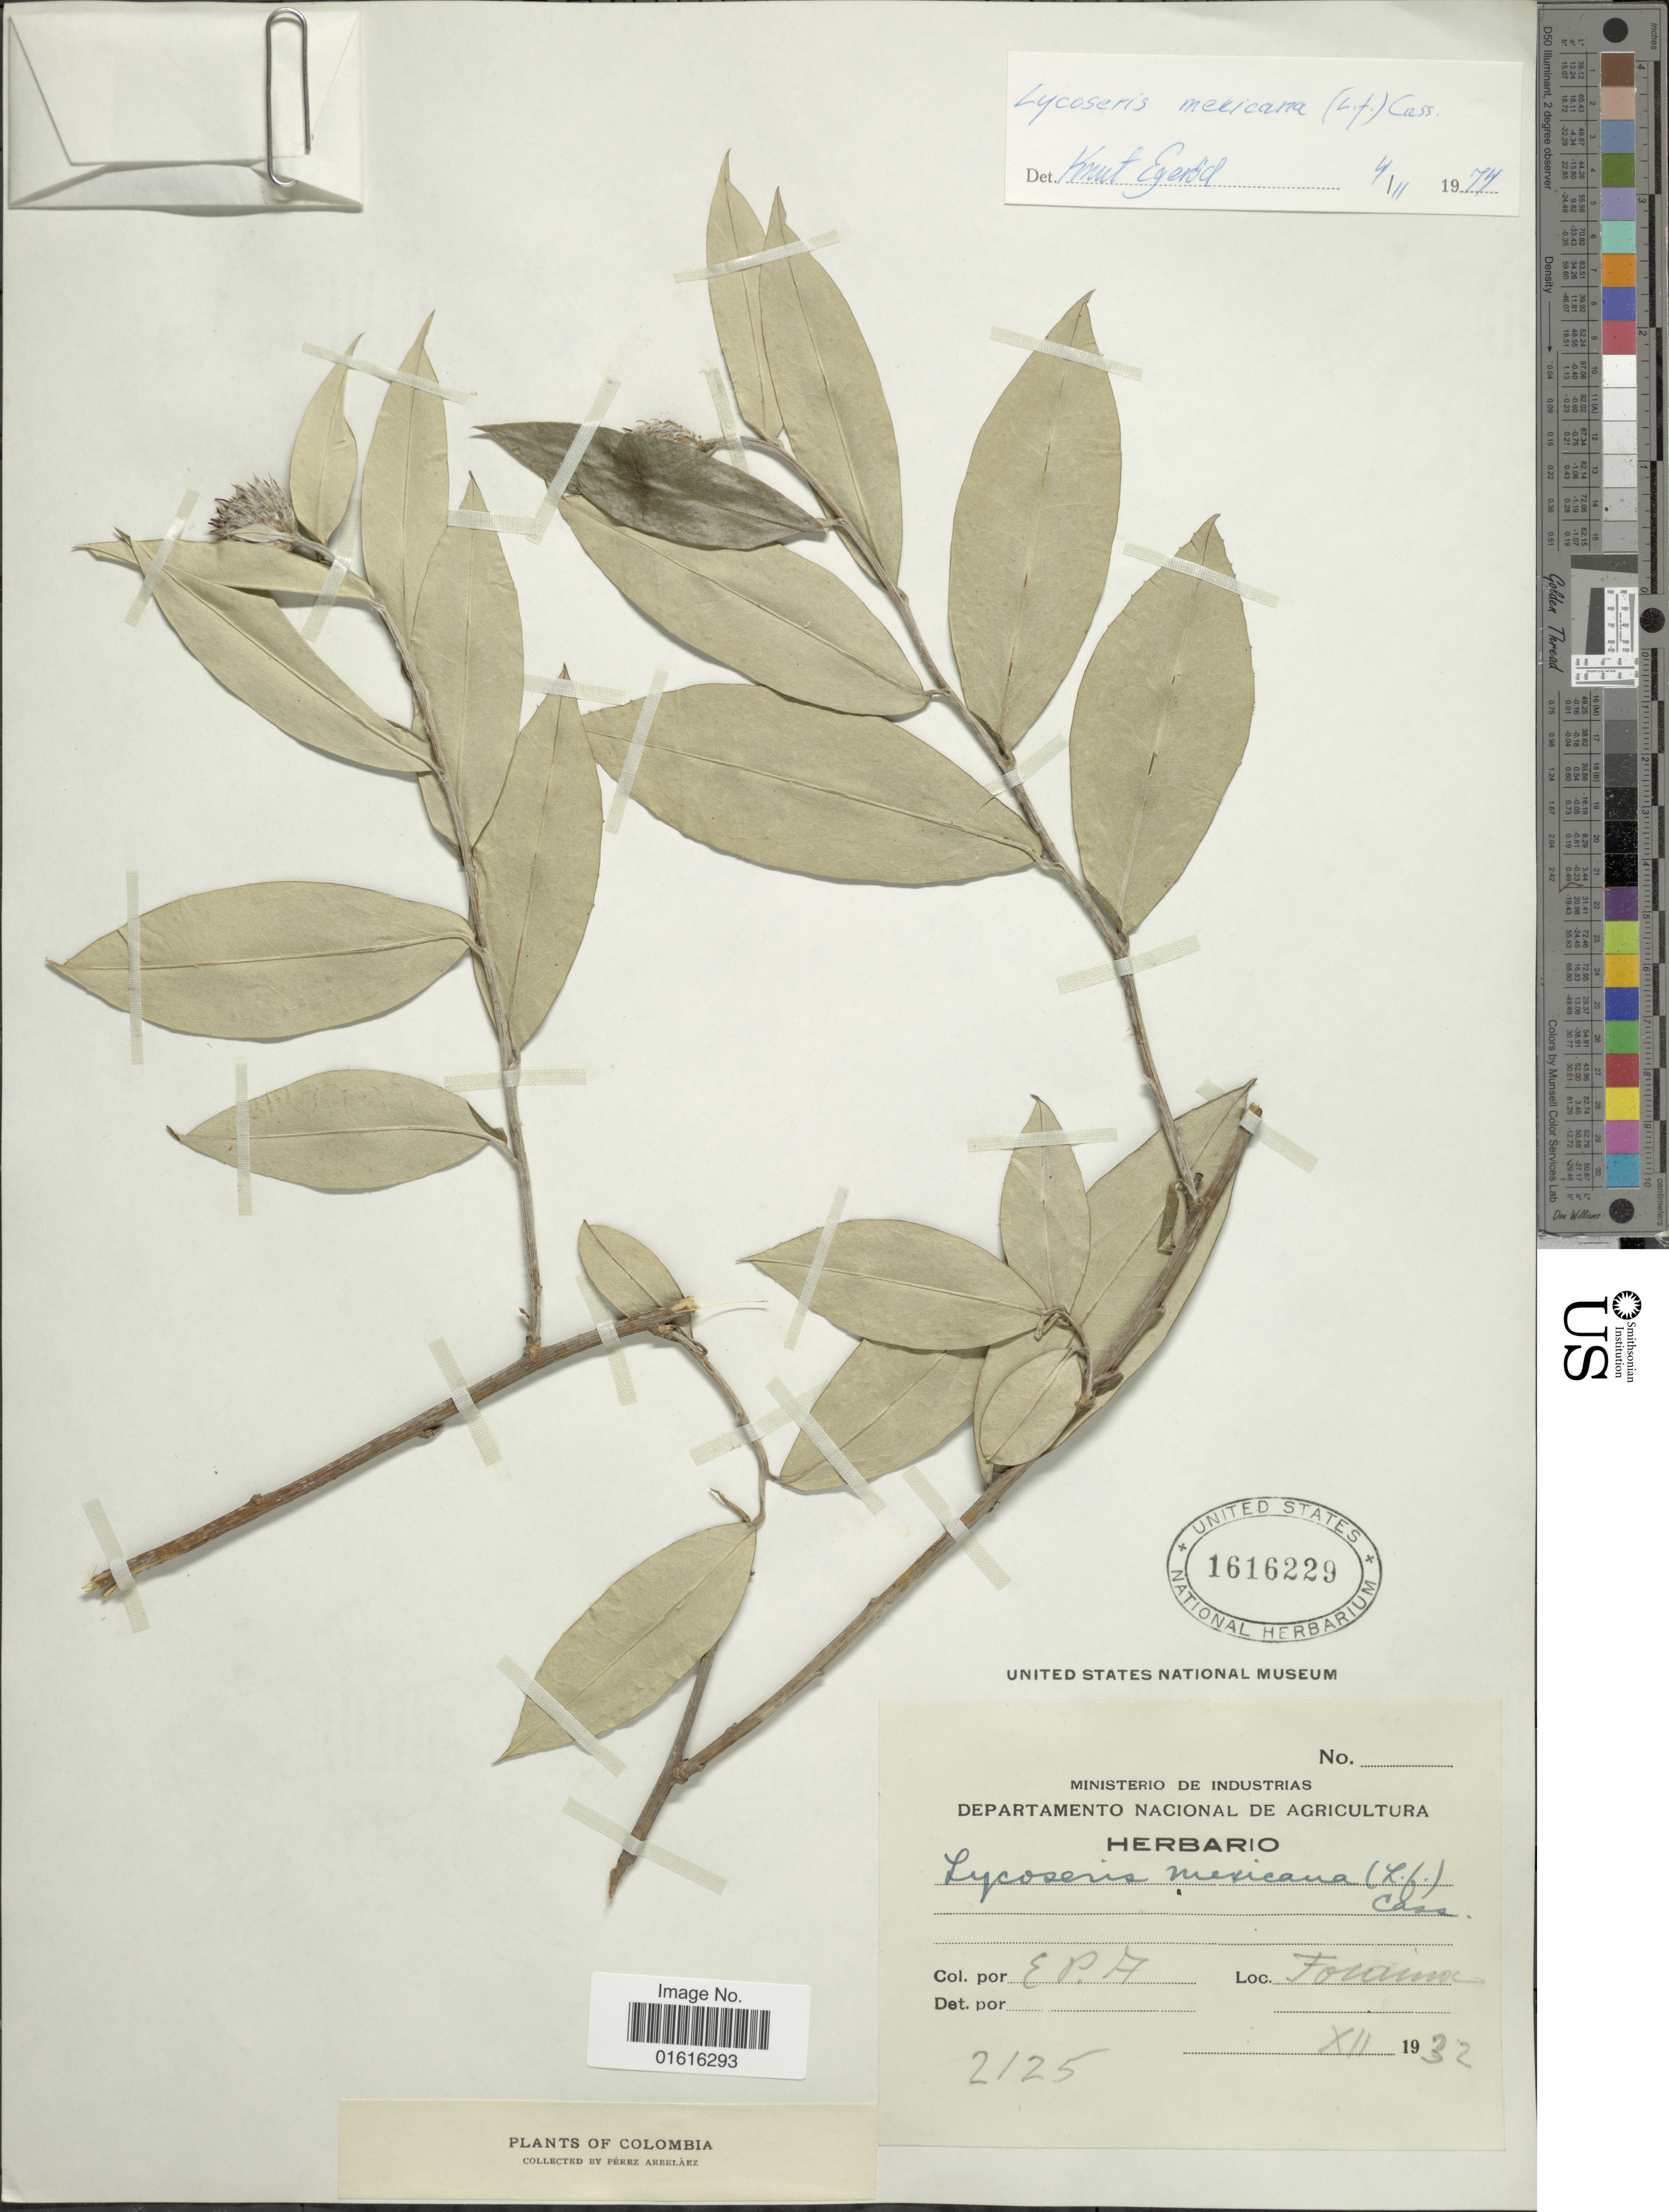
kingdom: Plantae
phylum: Tracheophyta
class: Magnoliopsida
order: Asterales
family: Asteraceae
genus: Lycoseris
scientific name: Lycoseris mexicana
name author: (L. f.) Cass.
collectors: E. Pérez Arbeláez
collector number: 2125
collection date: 1932-12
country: Colombia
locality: Tocaima.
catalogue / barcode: US 1616229